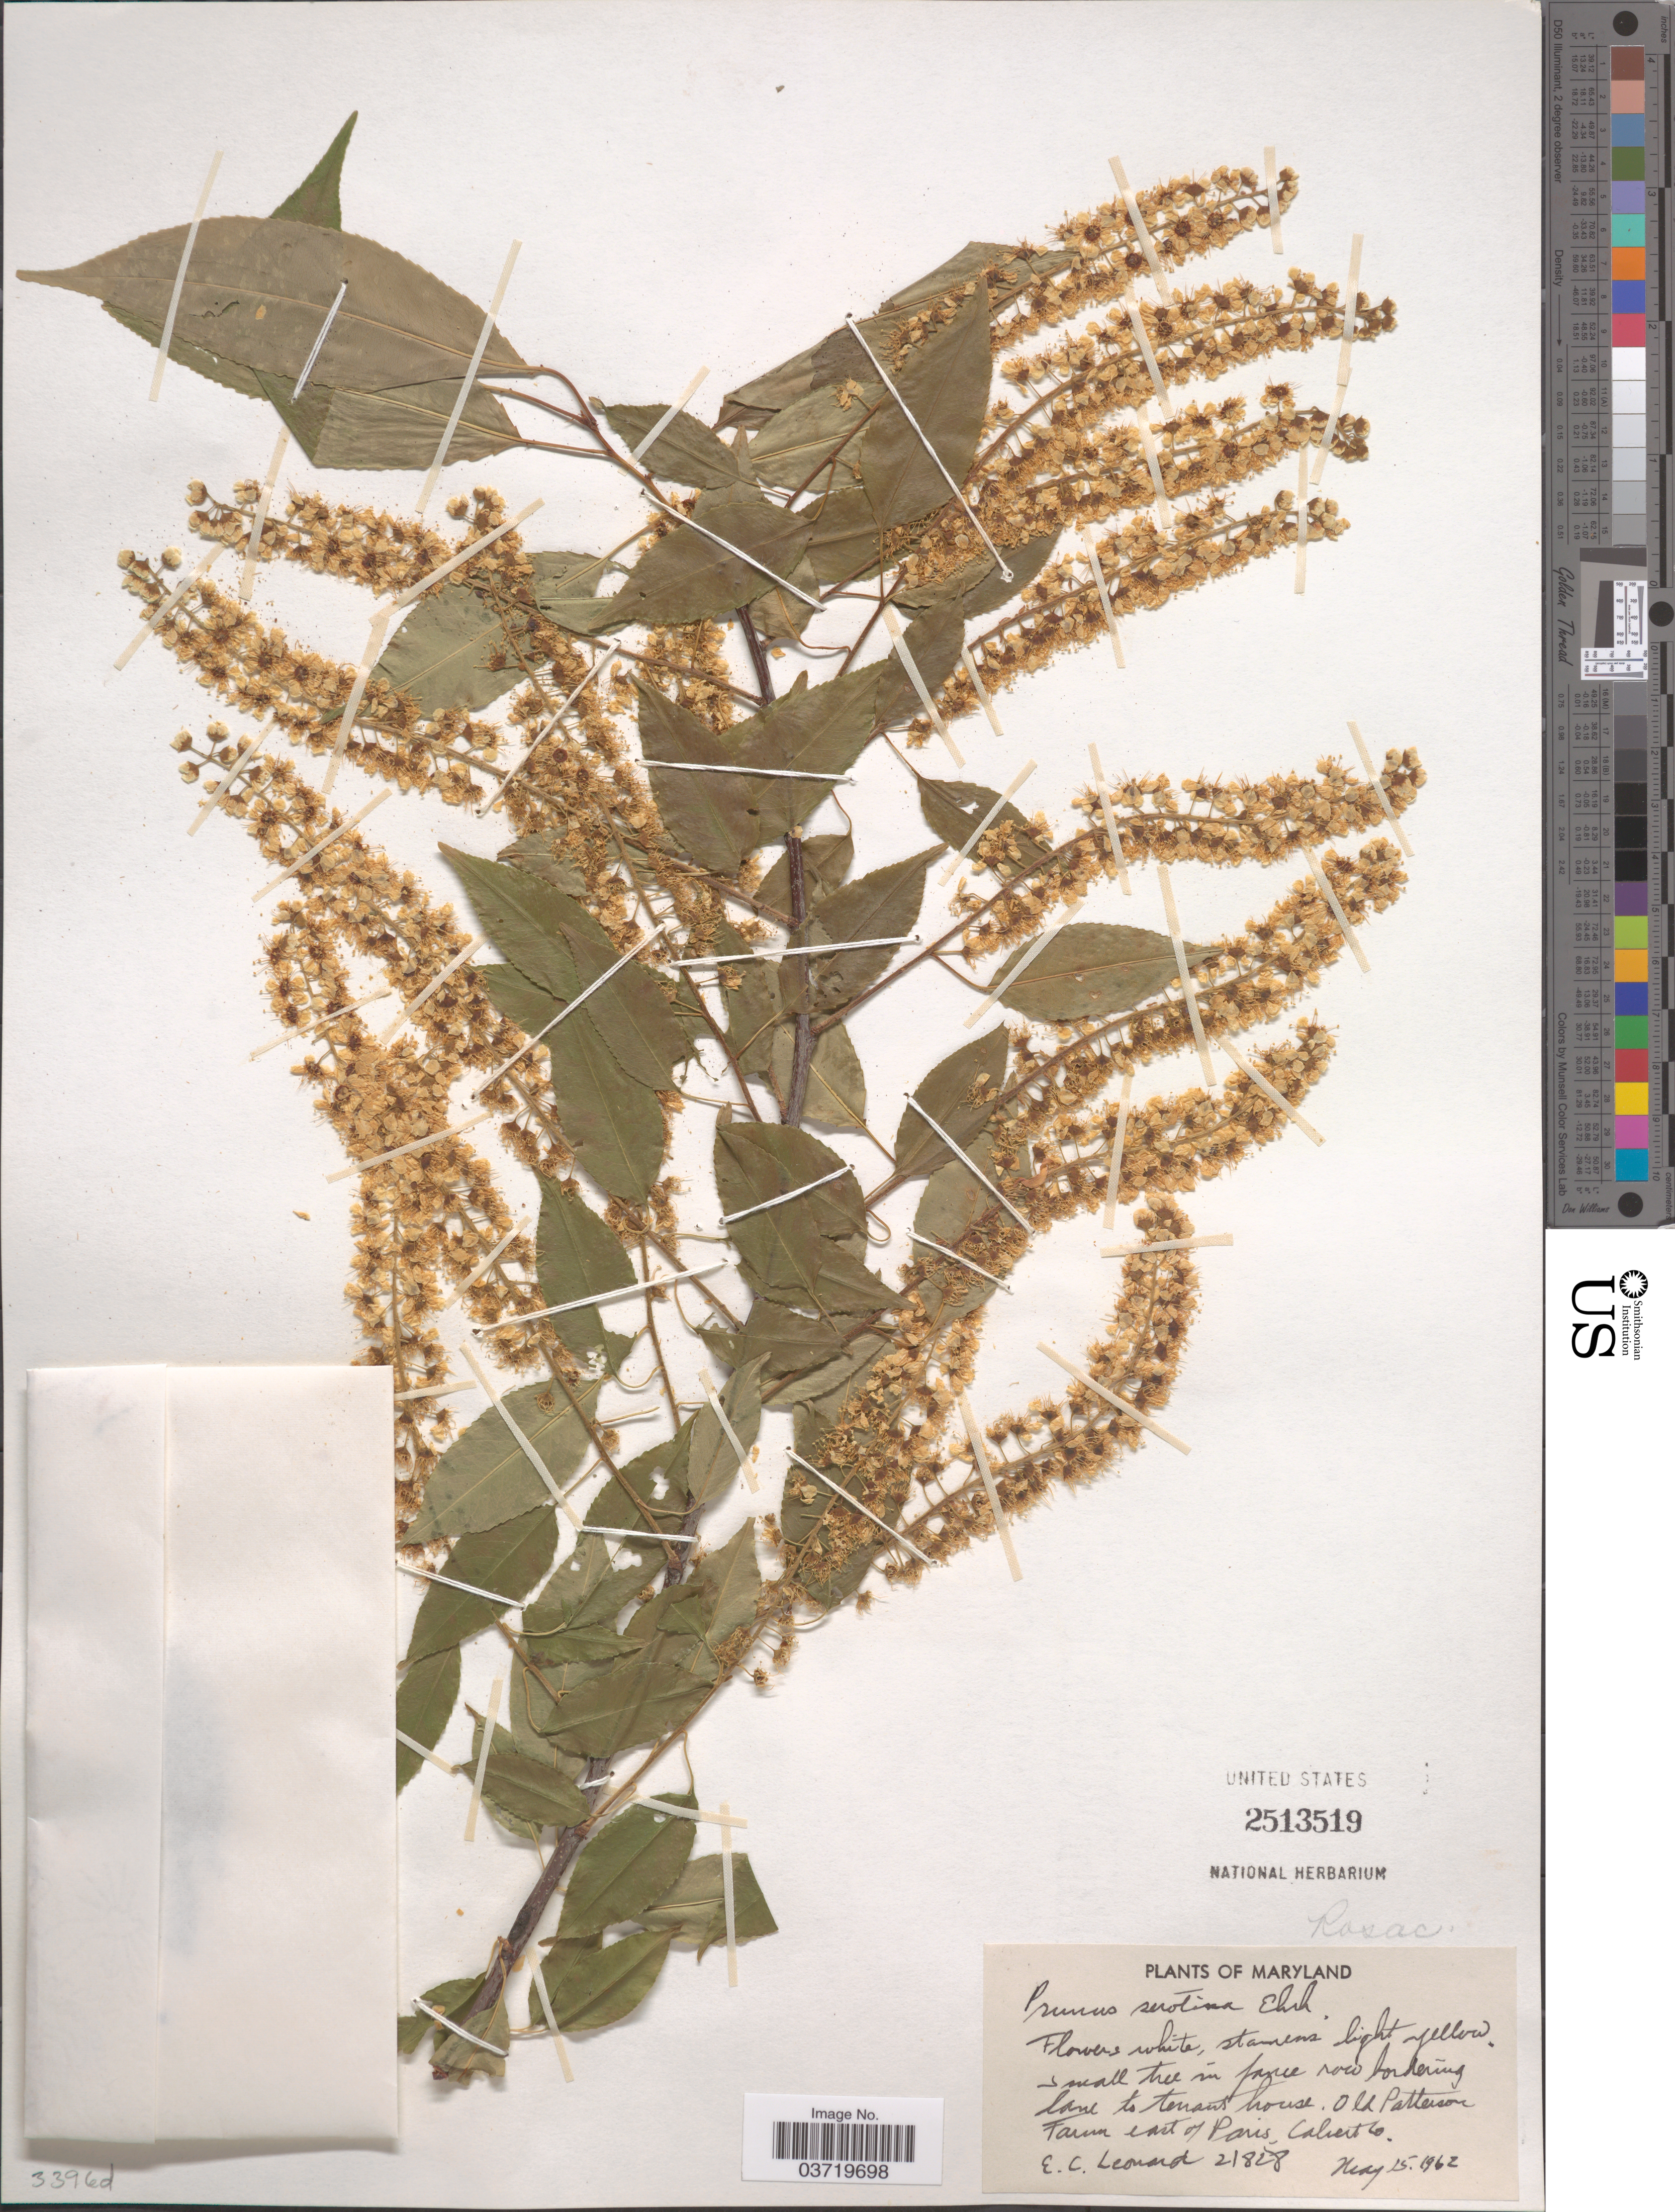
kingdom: Plantae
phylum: Tracheophyta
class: Magnoliopsida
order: Rosales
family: Rosaceae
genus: Prunus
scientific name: Prunus serotina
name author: Ehrh.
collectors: E. C. Leonard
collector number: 21828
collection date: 1962-05-15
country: United States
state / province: Maryland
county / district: Calvert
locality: Old Patterson Farm east of Paris, Calvert Co.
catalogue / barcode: US 2513519